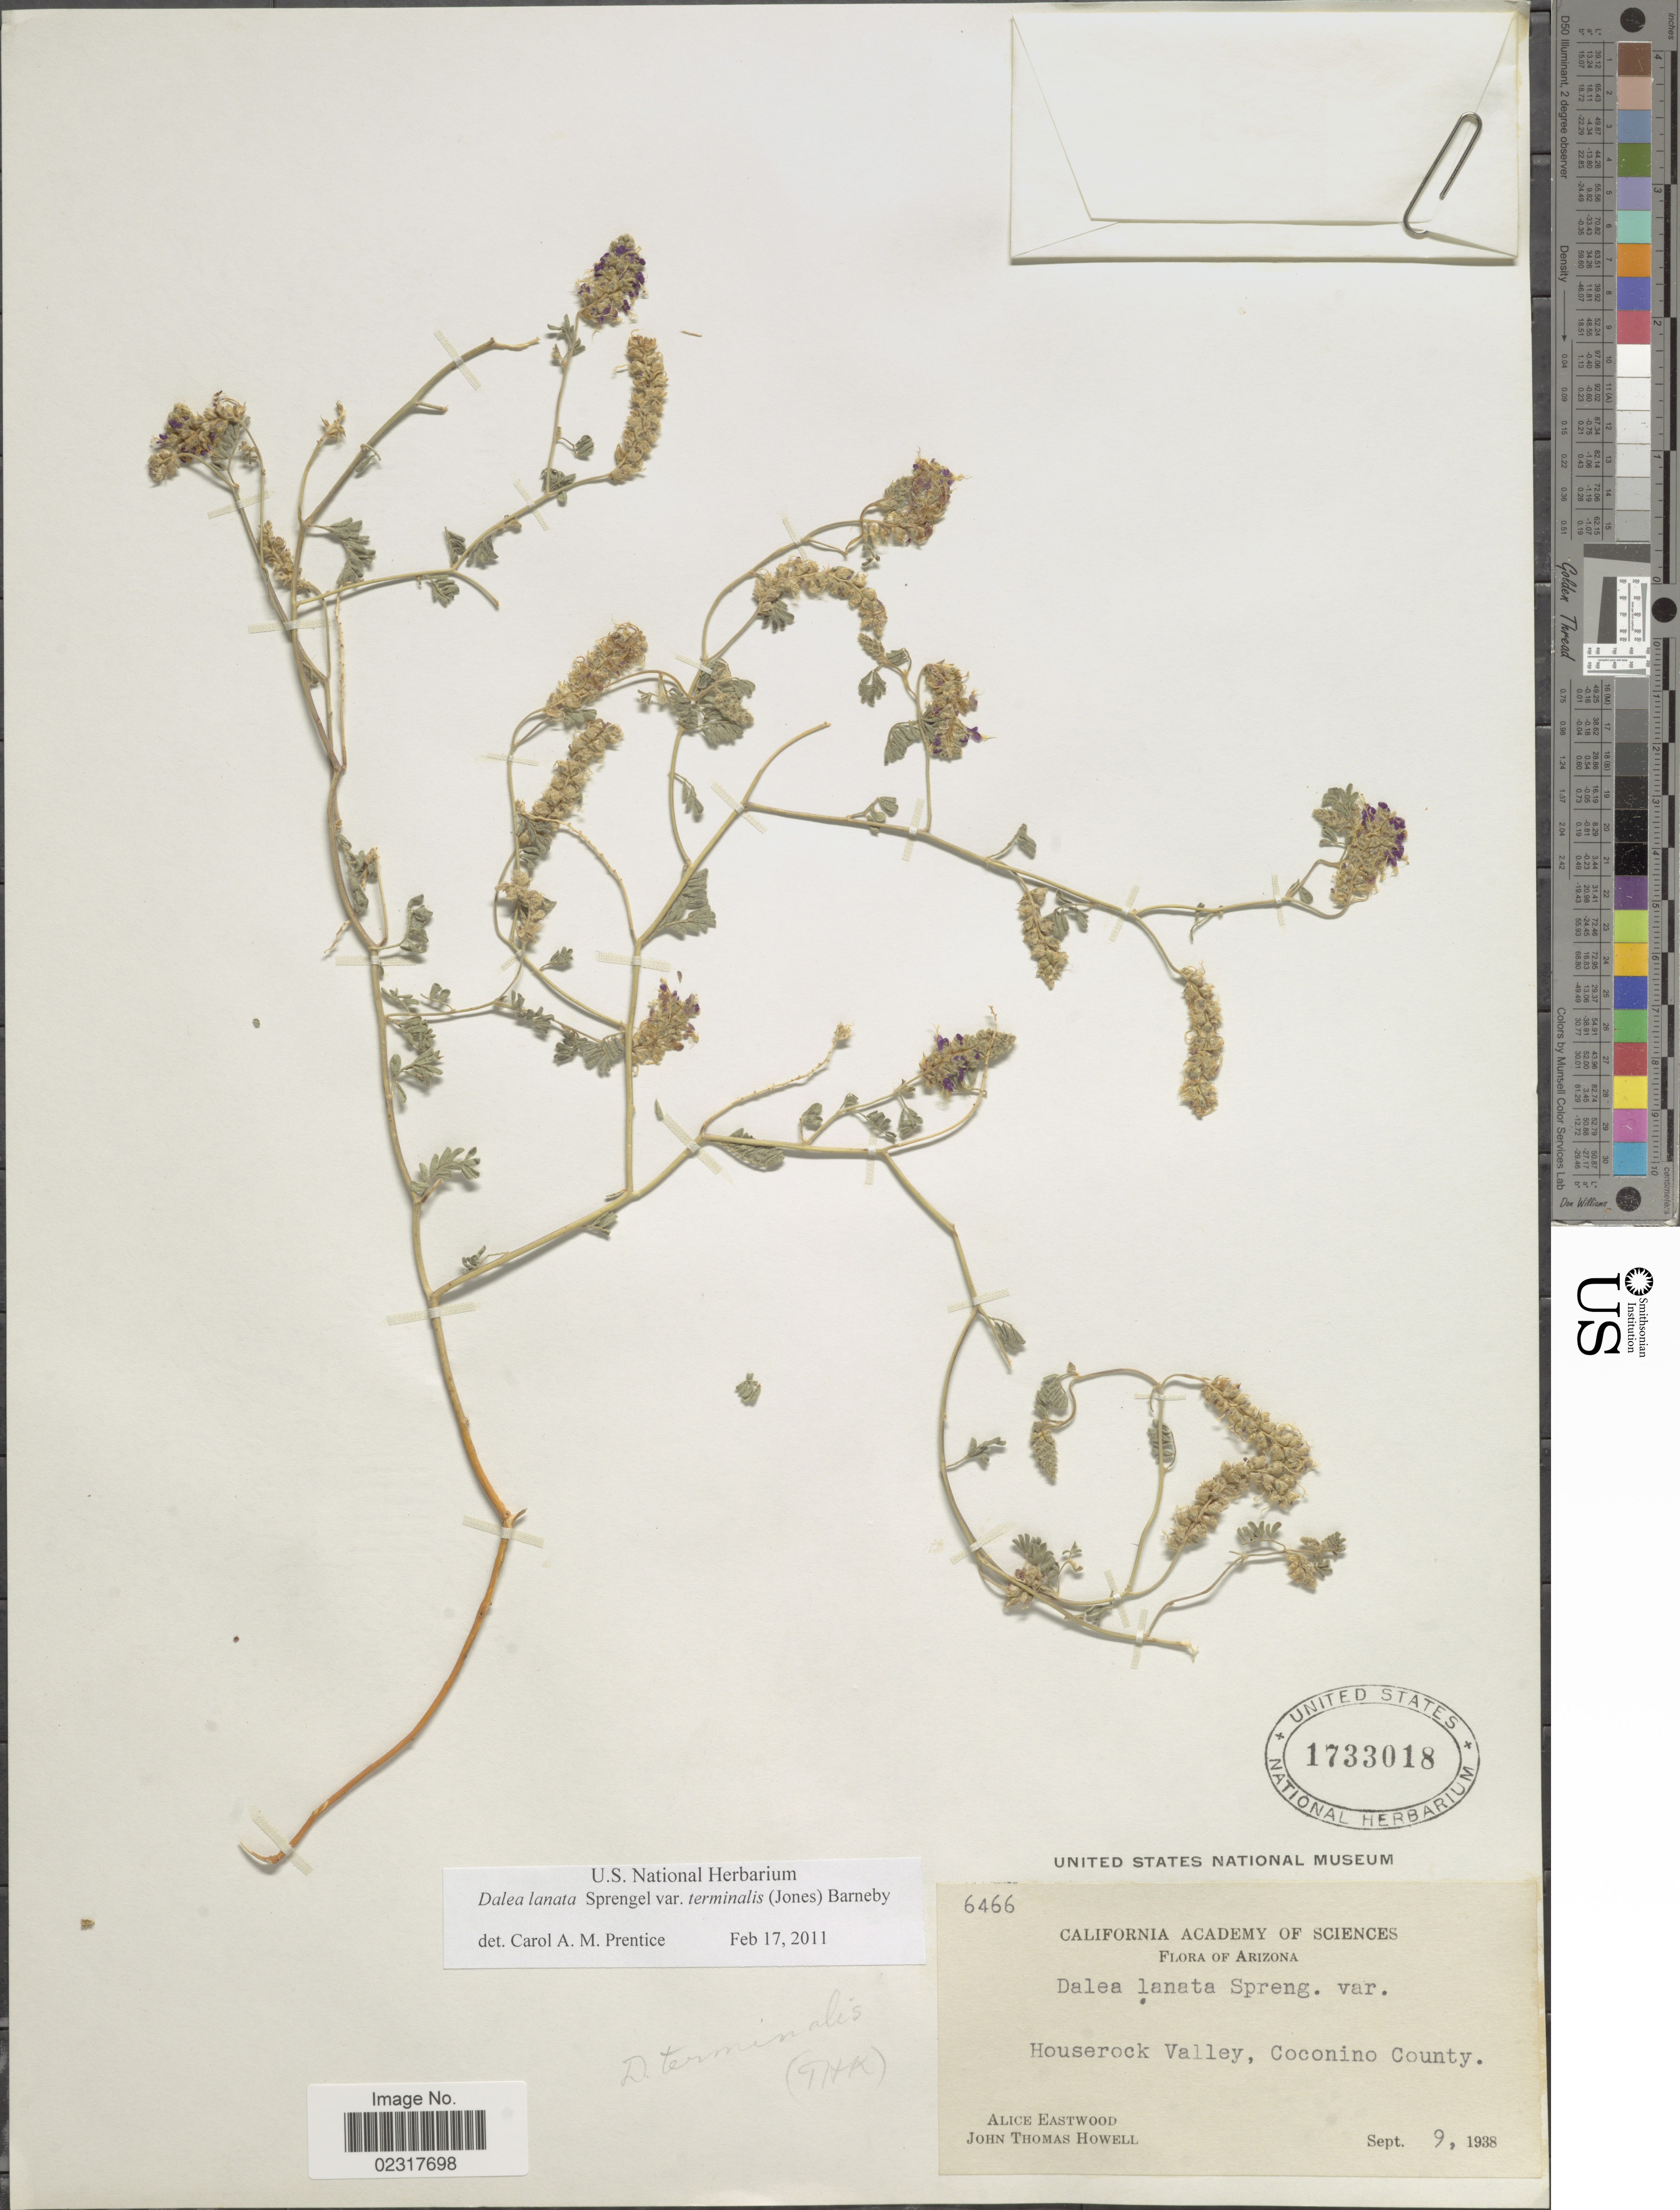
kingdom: Plantae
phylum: Tracheophyta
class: Magnoliopsida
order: Fabales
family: Fabaceae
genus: Dalea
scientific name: Dalea lanata var. terminalis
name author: (M.E. Jones) Barneby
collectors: A. Eastwood & J. T. Howell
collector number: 6466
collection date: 1938-09-09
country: United States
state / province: Arizona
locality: Houserock Valley, Coconino County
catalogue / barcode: US 1733018